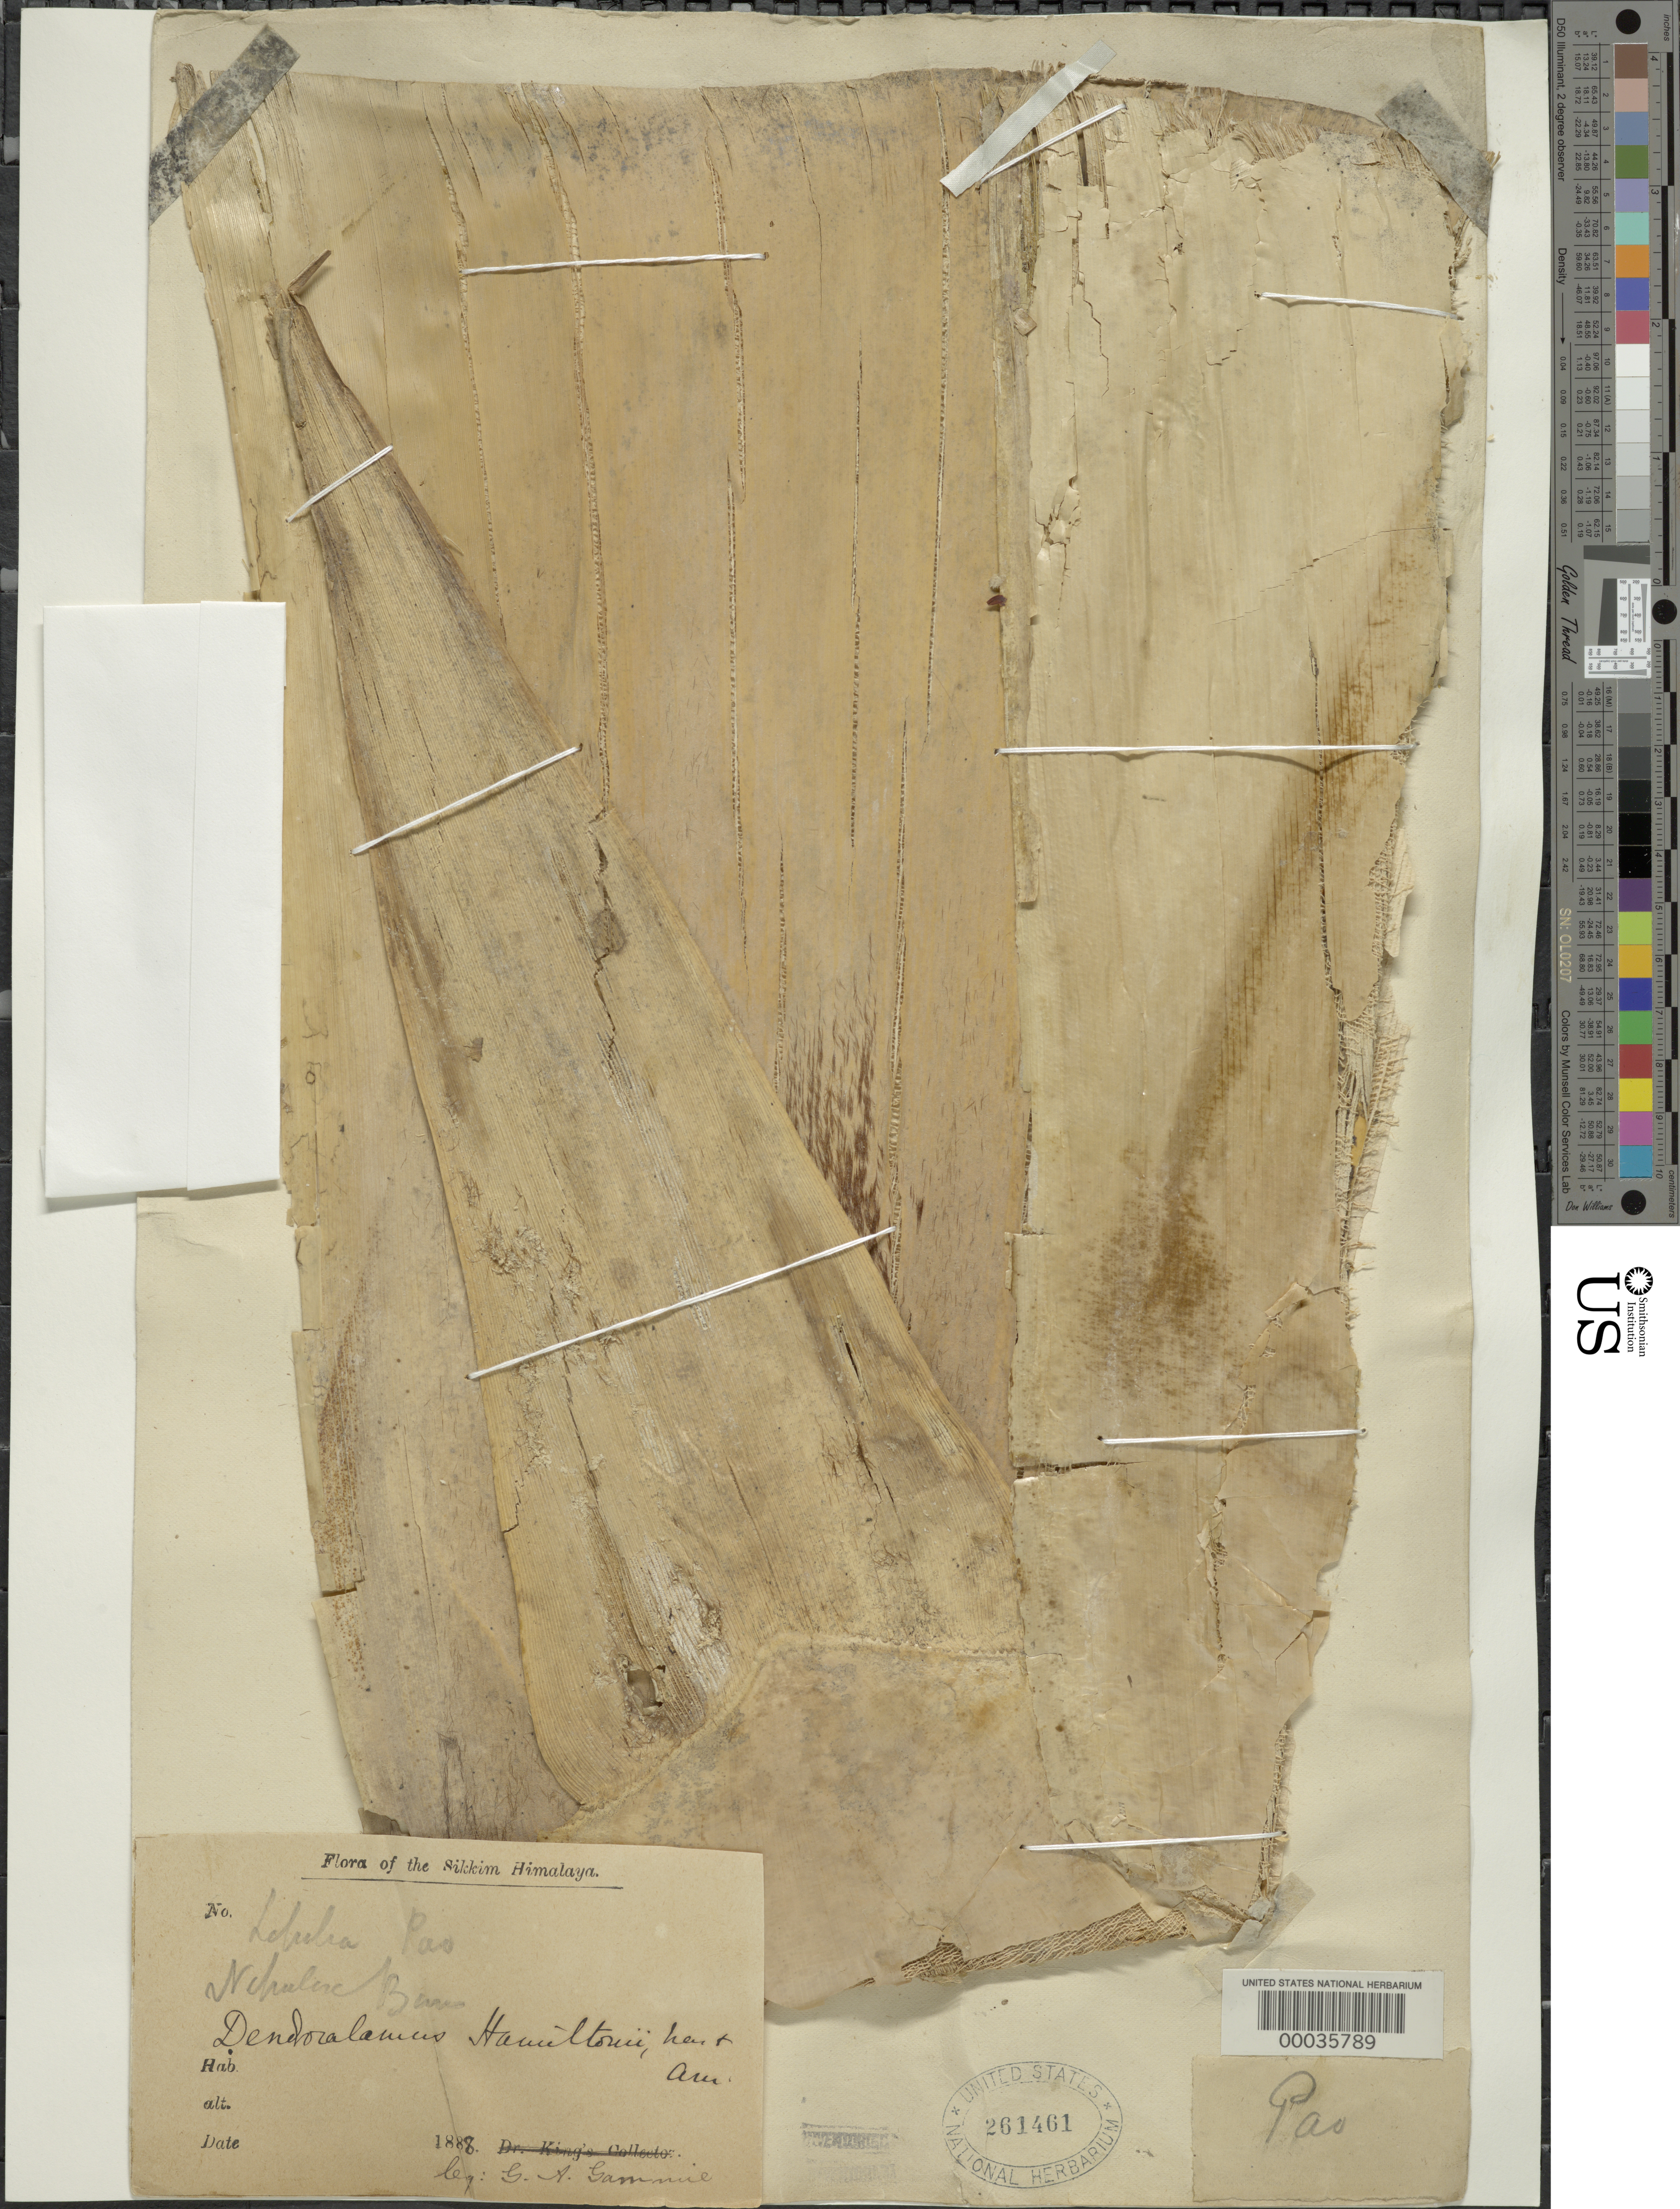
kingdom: Plantae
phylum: Tracheophyta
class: Liliopsida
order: Poales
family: Poaceae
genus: Dendrocalamus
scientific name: Dendrocalamus hamiltonii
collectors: G. Gammie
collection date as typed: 1888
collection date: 1888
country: India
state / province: Sikkim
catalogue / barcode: US 261461